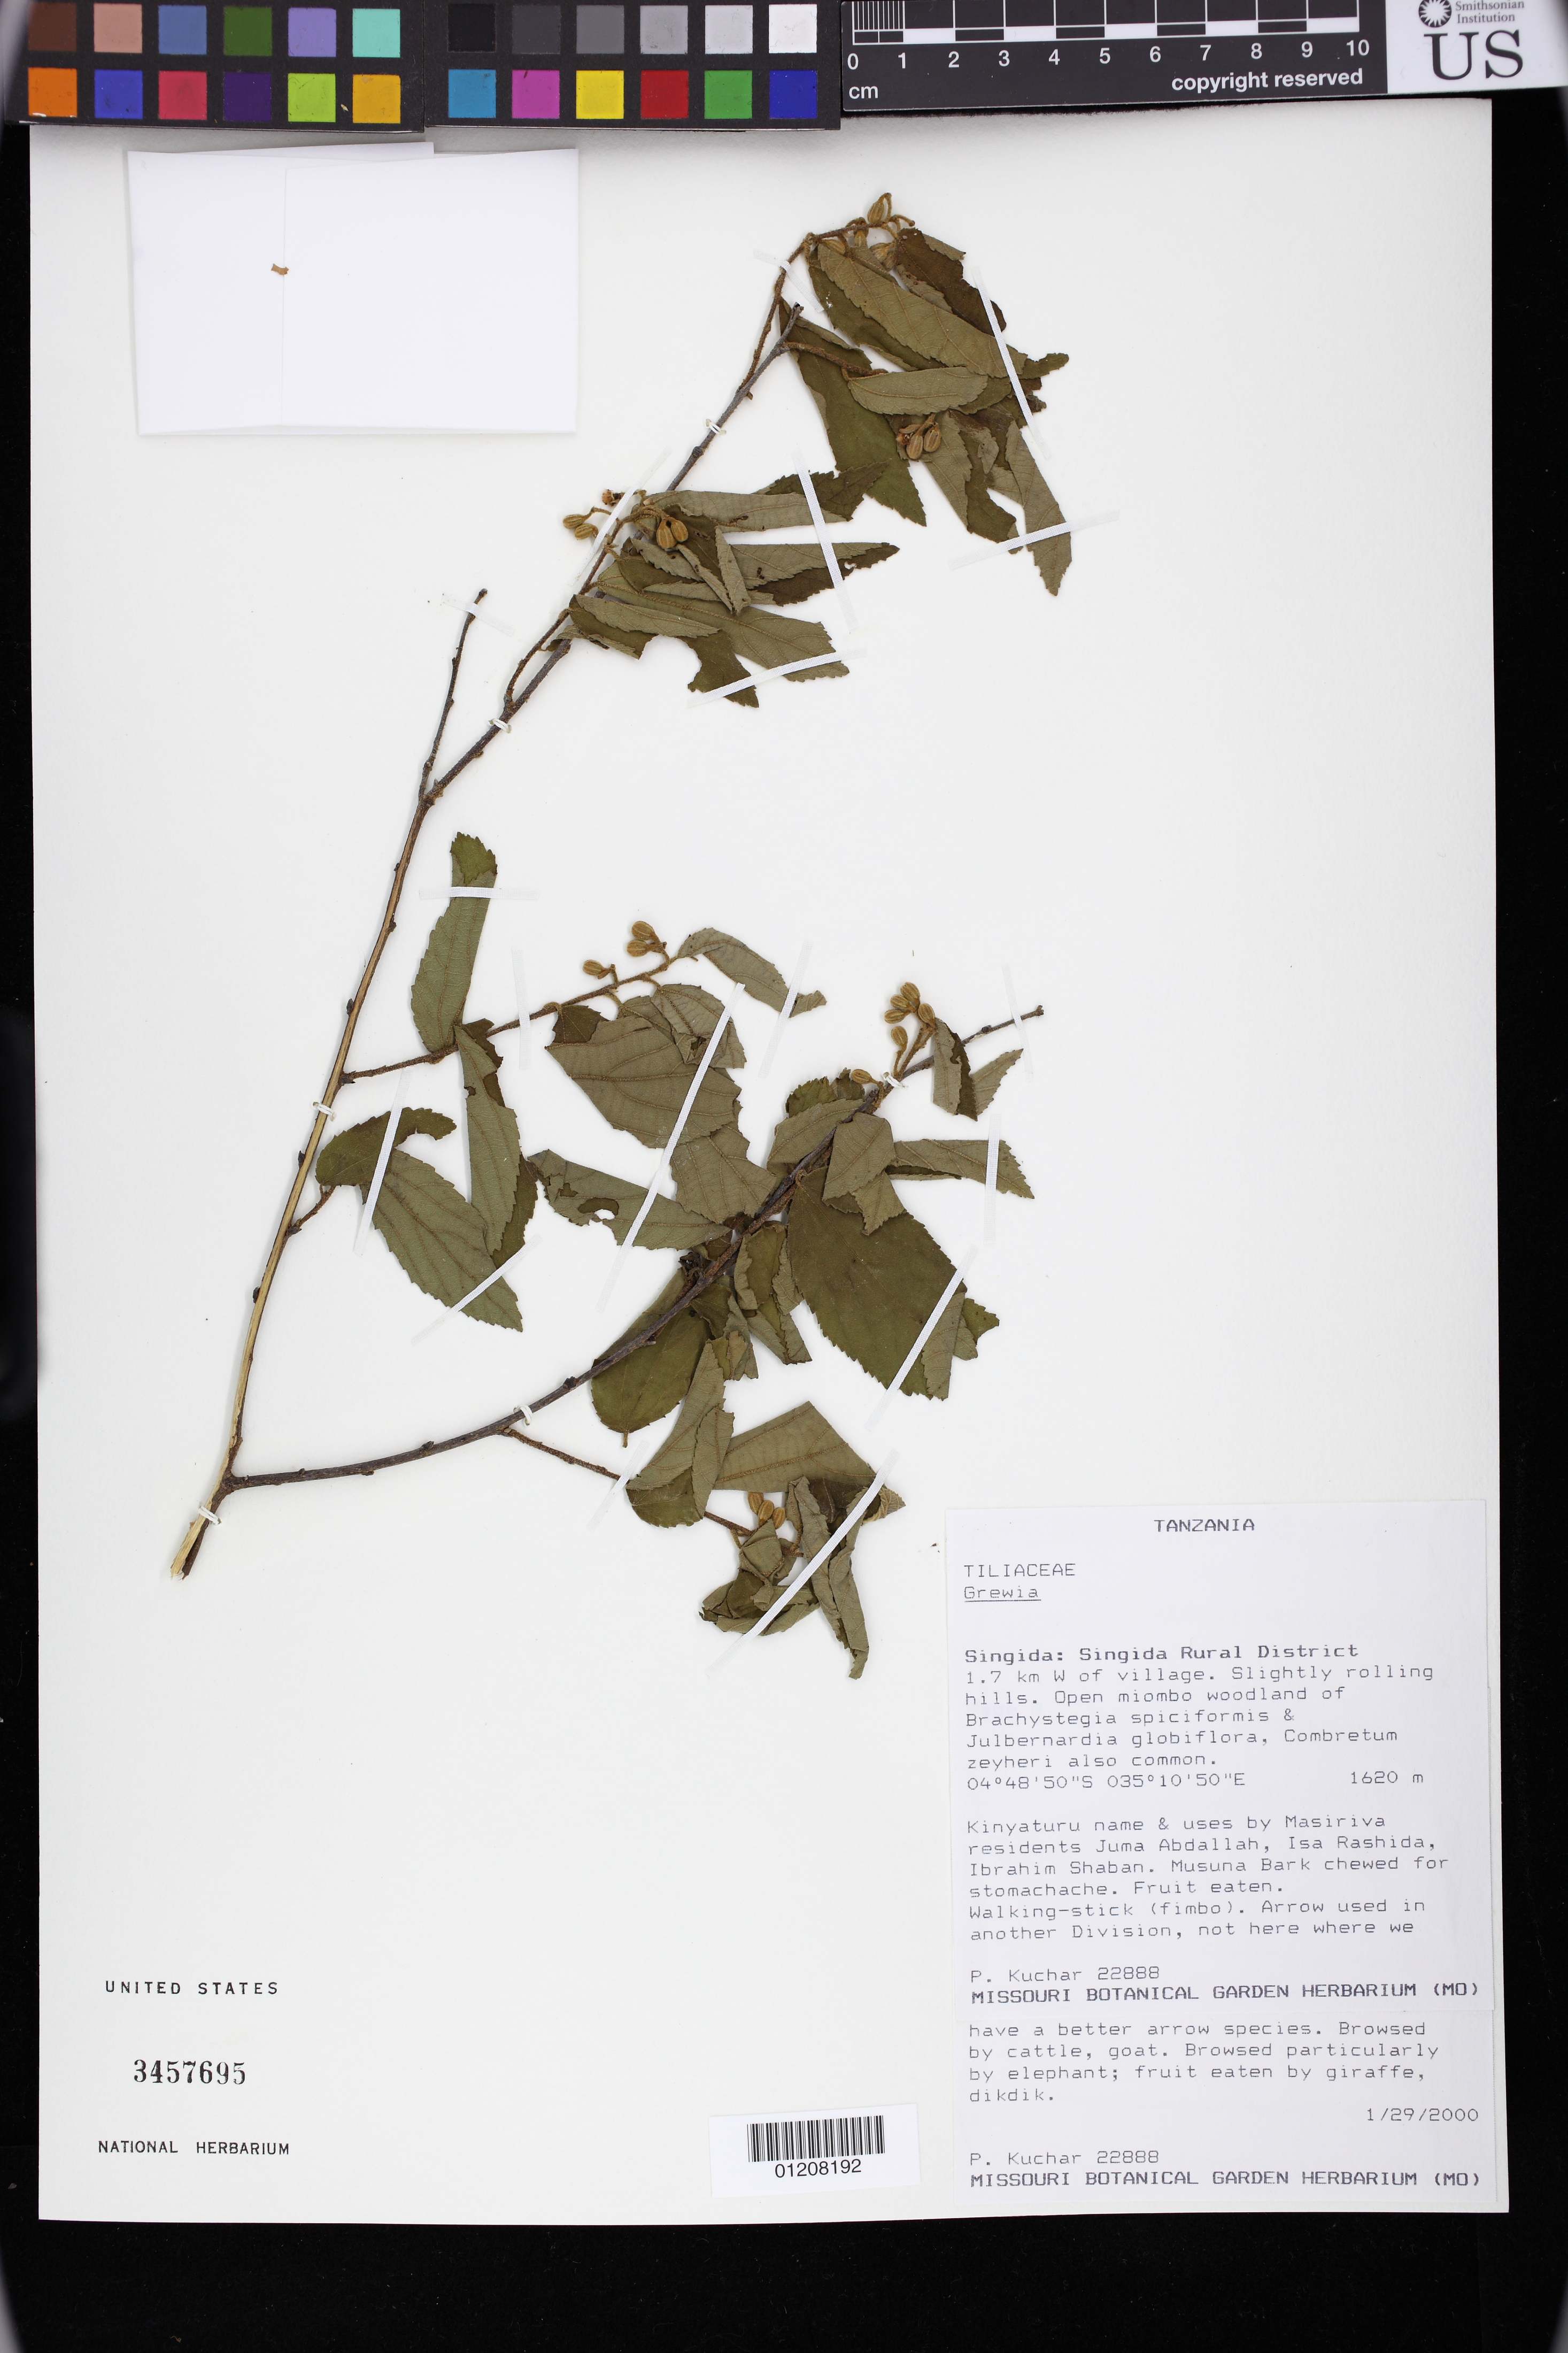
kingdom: Plantae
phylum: Tracheophyta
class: Magnoliopsida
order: Malvales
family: Malvaceae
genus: Grewia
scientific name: Grewia sp.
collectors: P. Kuchar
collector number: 22888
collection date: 2000-01-29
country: Tanzania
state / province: Singida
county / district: Singida Rural District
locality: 1.7 km W of village. Slightly rolling hills. Open miombo woodland of Brachystegia spiciformis & Julbernardia globiflora, Combretum zeyheri also common.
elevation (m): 1620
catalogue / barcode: US 3457695